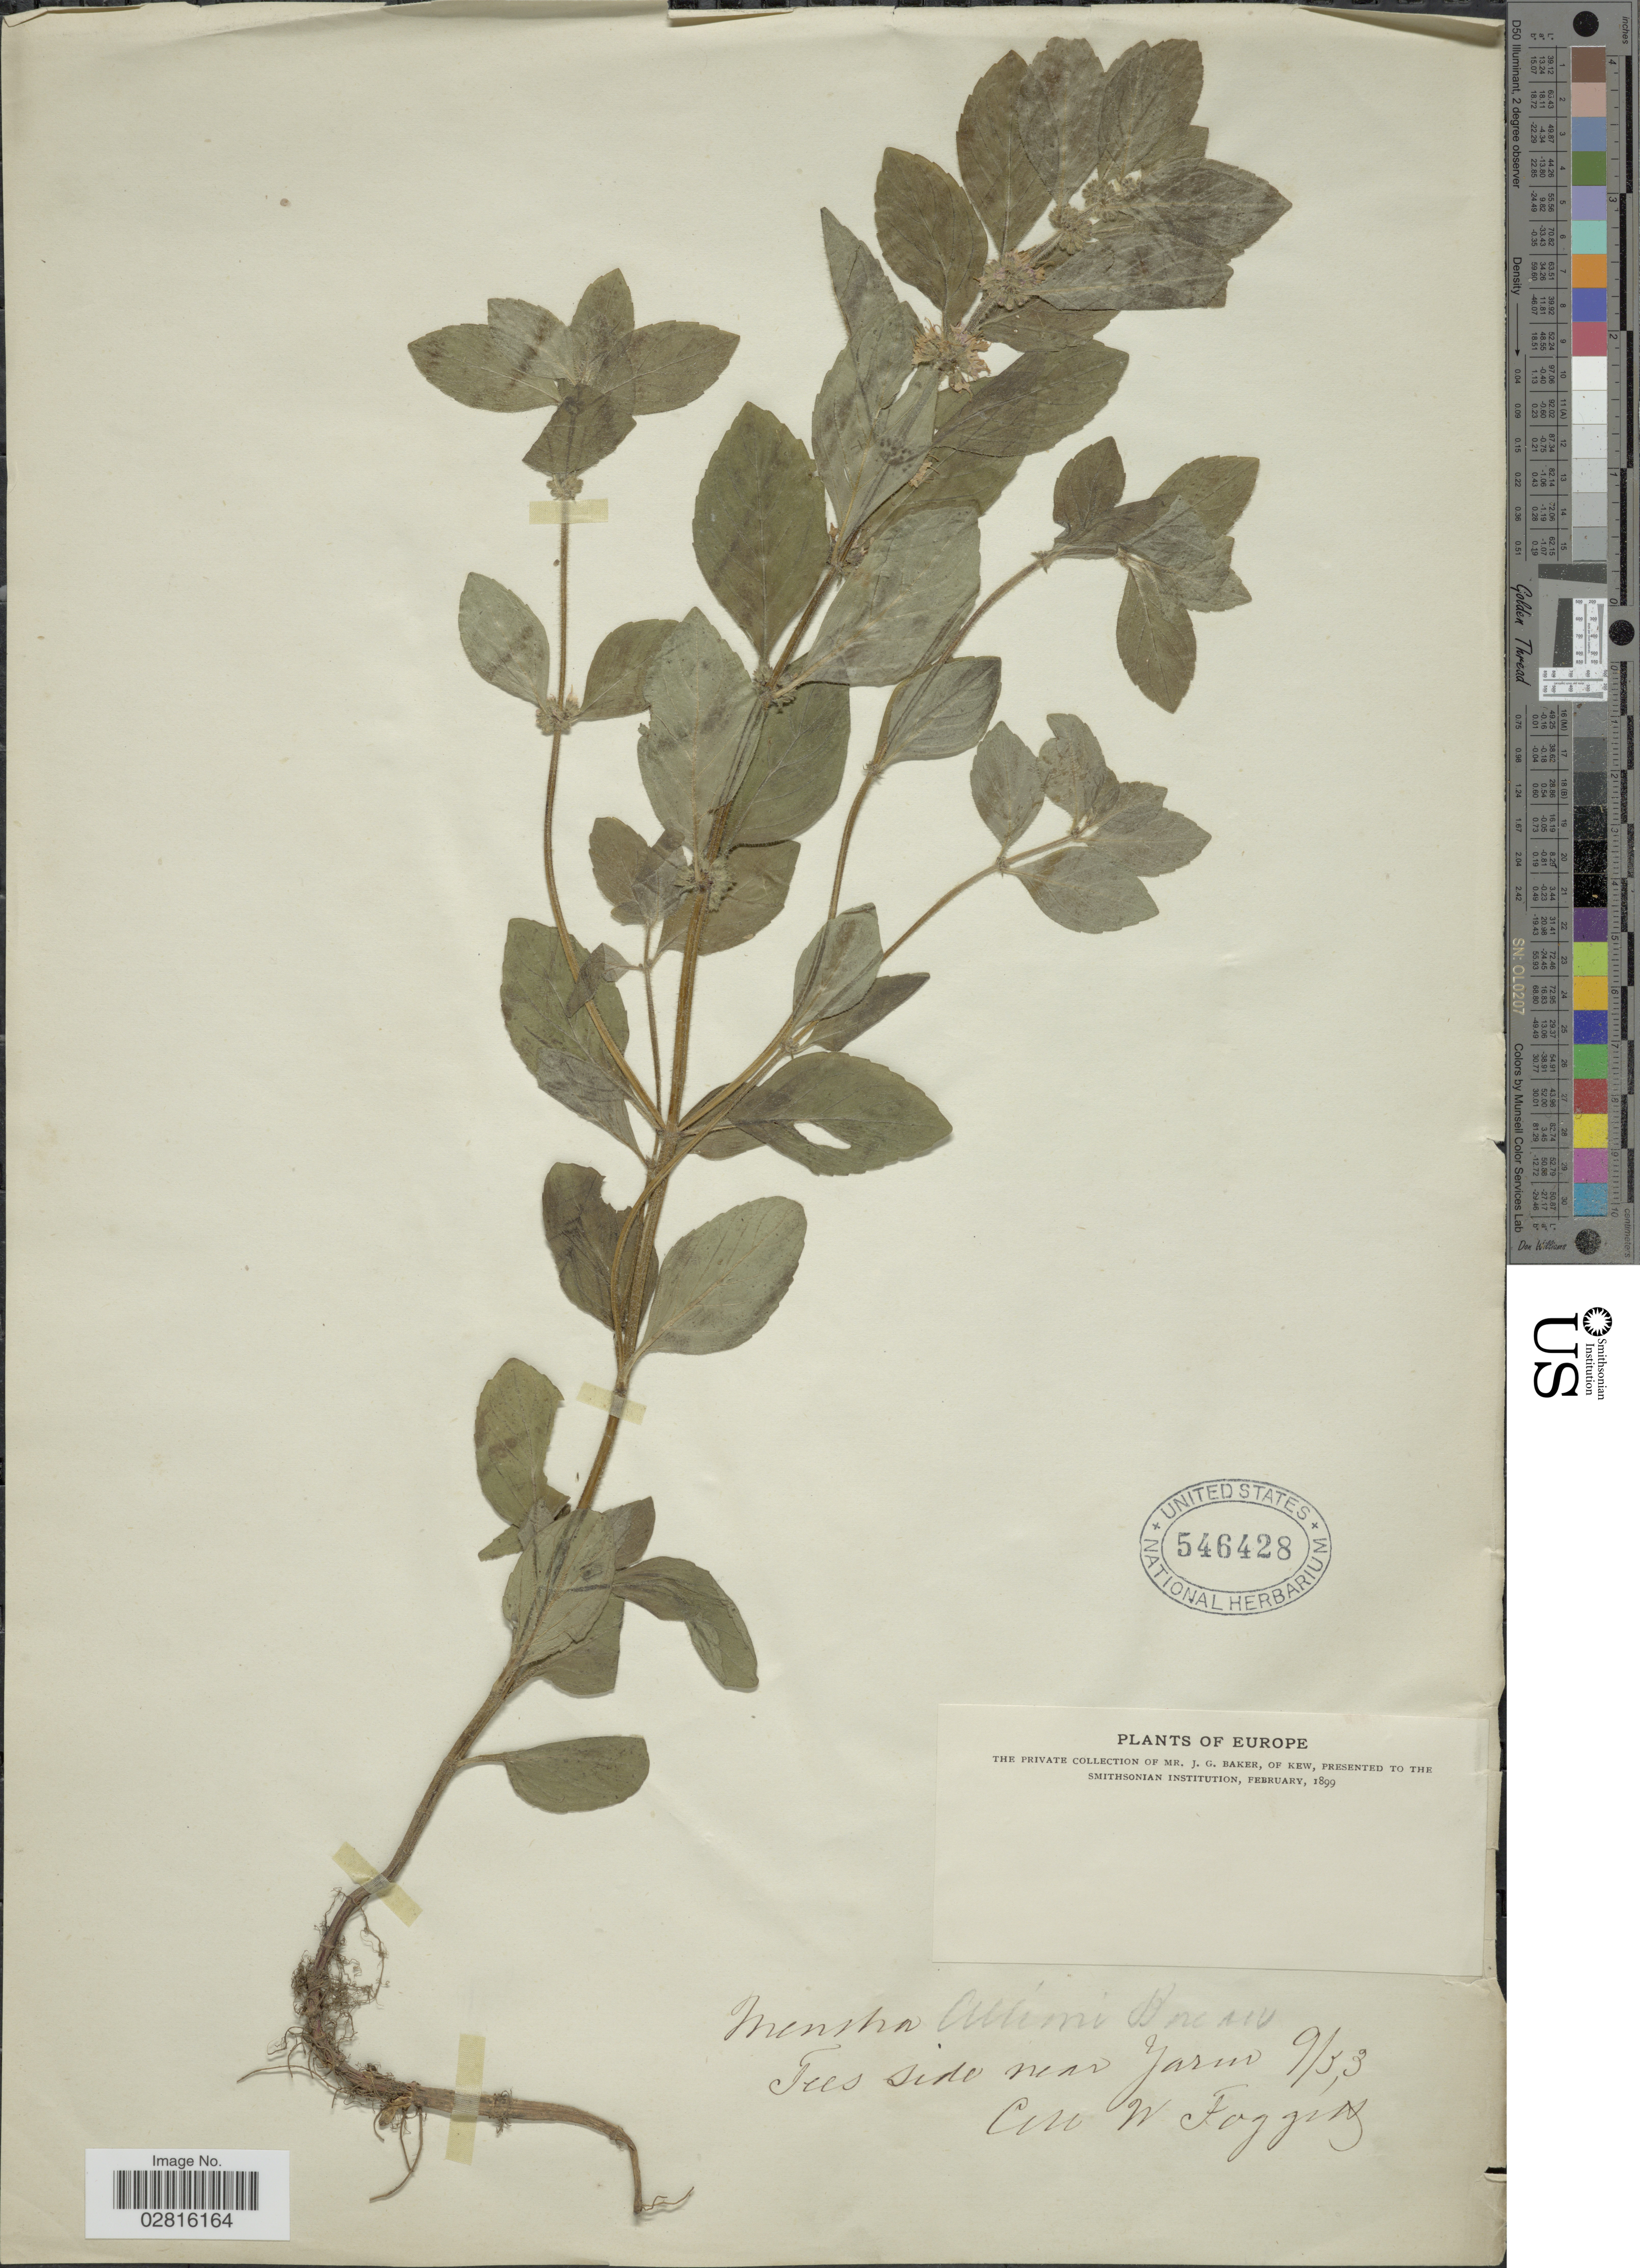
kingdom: Plantae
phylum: Tracheophyta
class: Magnoliopsida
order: Lamiales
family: Lamiaceae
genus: Mentha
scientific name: Mentha arvensis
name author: L.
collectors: W. Foggitt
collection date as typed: Transcribed d/m/y: /9/33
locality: Tees side near Jarin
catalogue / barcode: US 546428